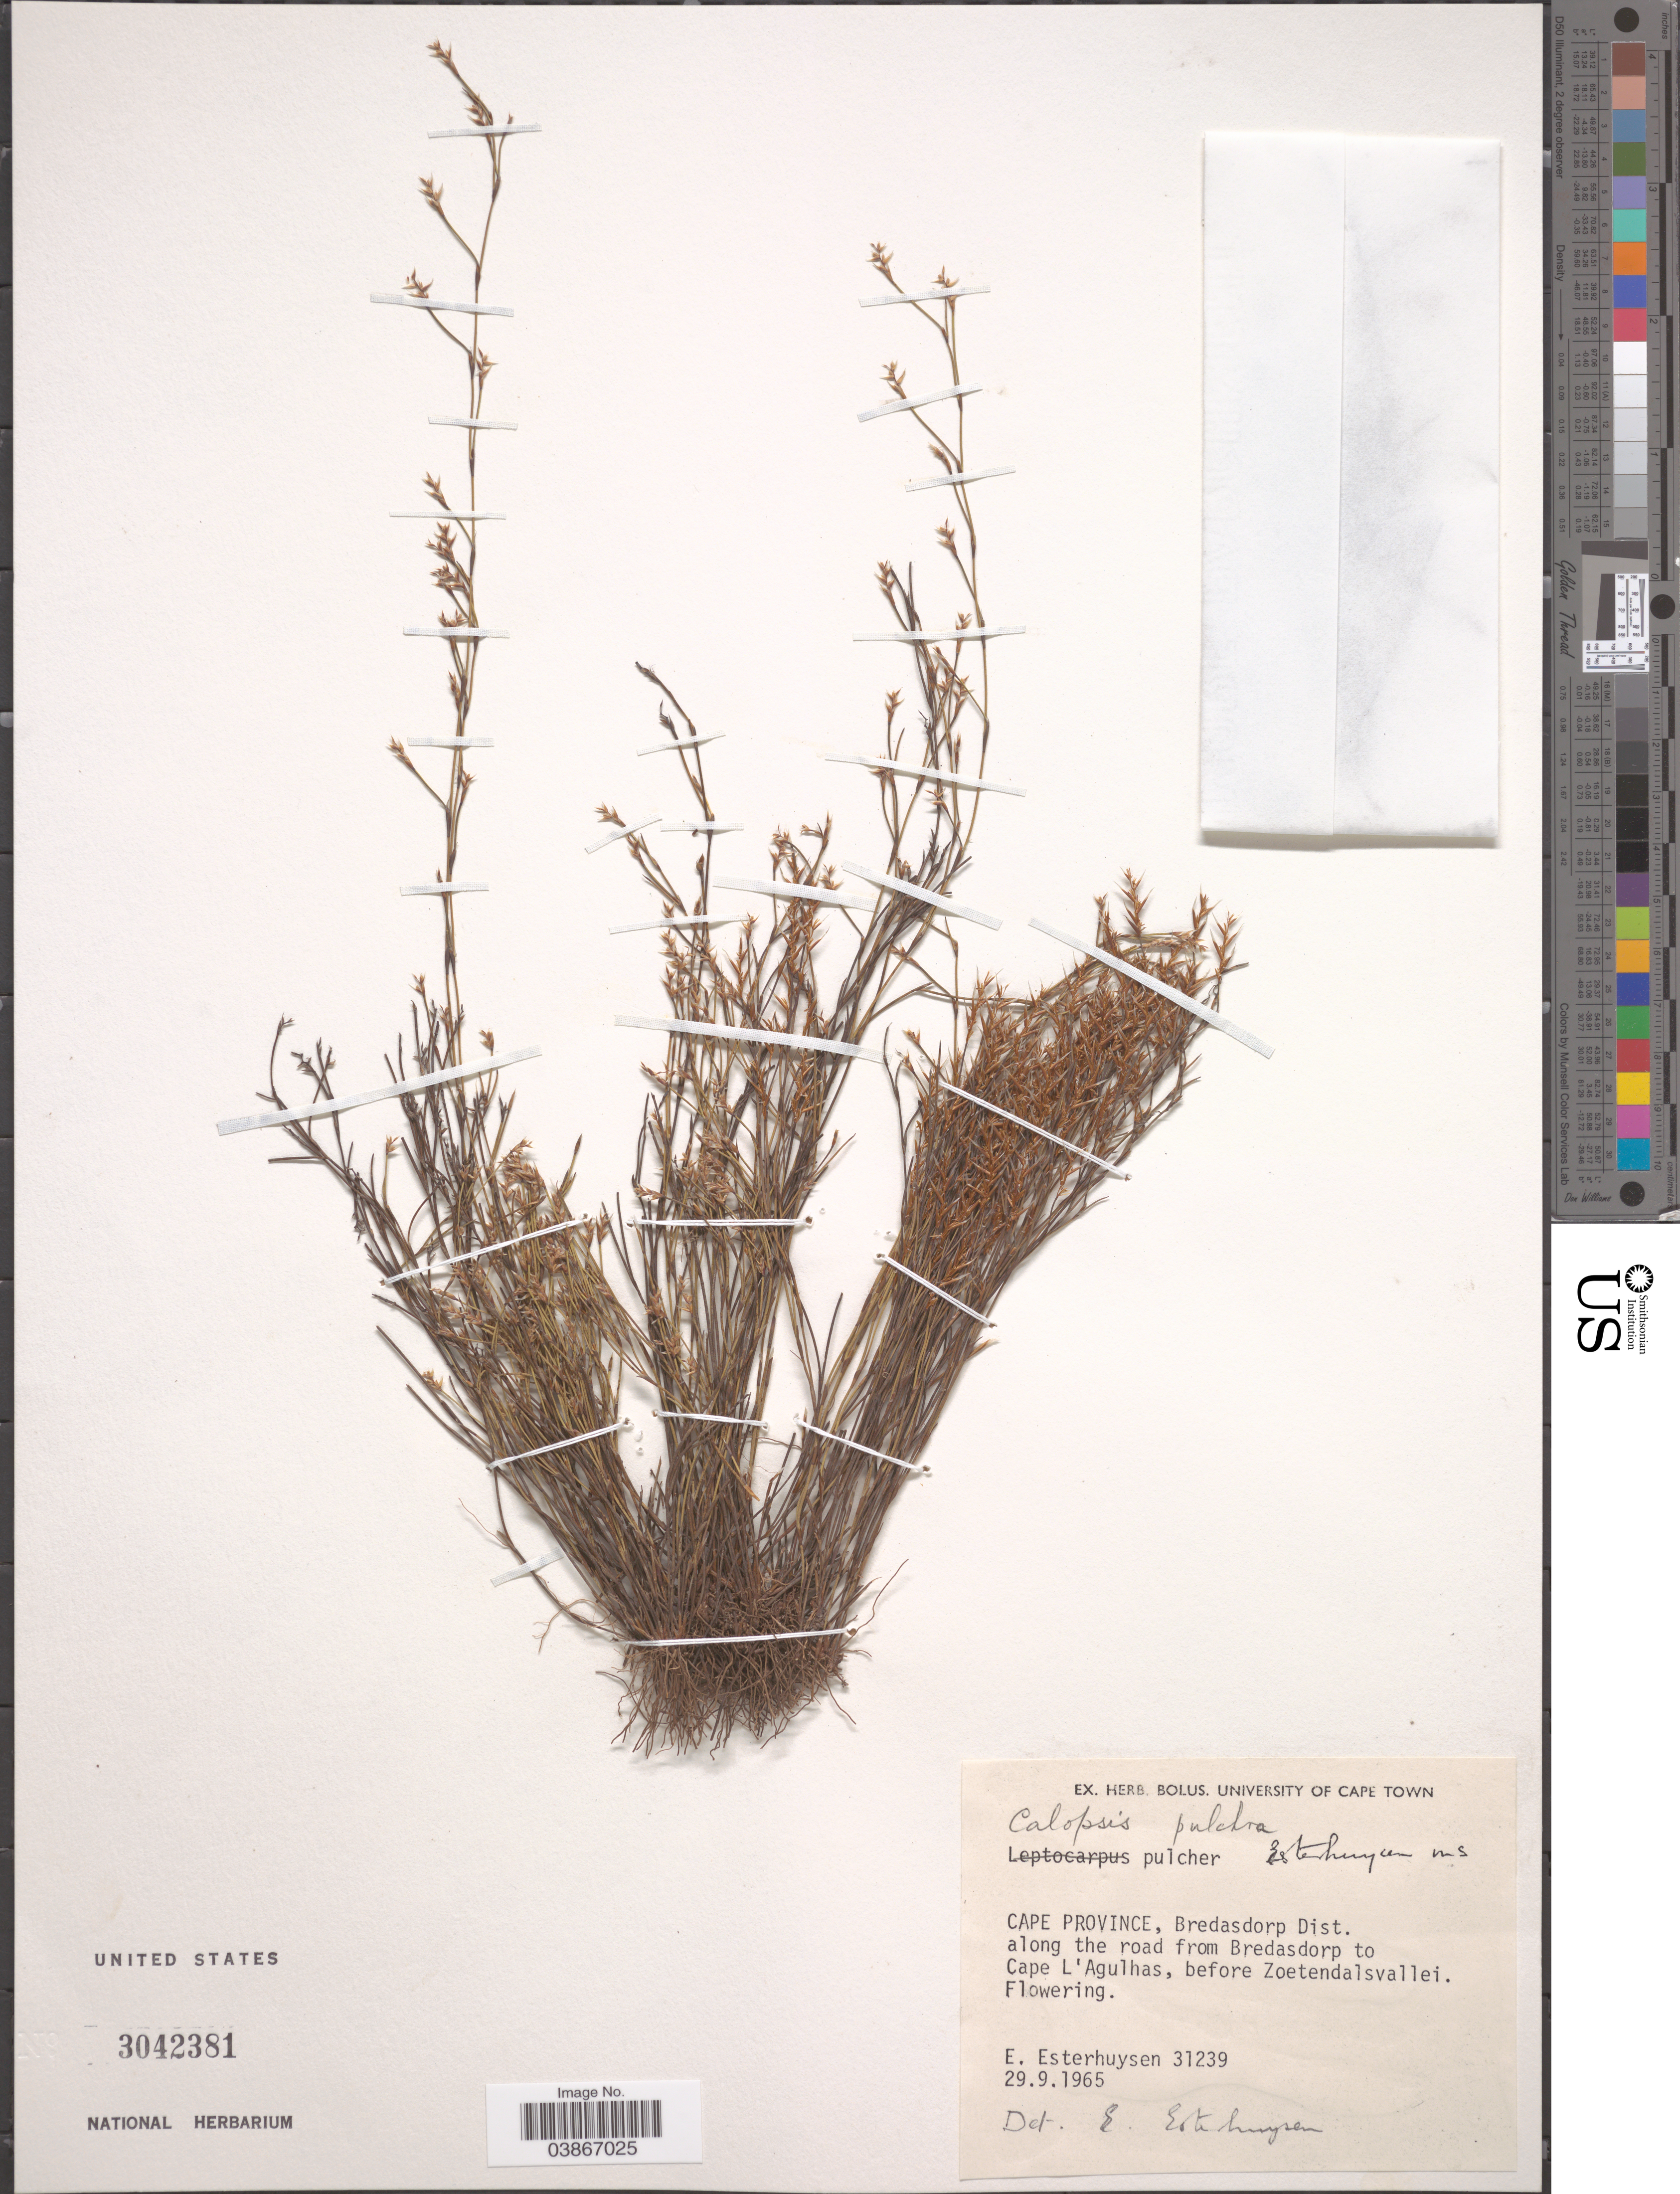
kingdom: Plantae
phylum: Tracheophyta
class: Liliopsida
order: Poales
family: Restionaceae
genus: Restio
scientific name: Restio pulcher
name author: (Esterh.) H.P. Linder & C.R. Hardy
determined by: Strong, Mark T., (BOT), Smithsonian Institution - National Museum of Natural History (UNITED STATES)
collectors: E. E. Esterhuysen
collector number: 31239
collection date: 1965-09-29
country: South Africa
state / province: Western Cape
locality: Bredasdorp Dist. Along the road from Bredasdorp to Cape L'Agulhas, before Zoetendalsvallei.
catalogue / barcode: US 3042381